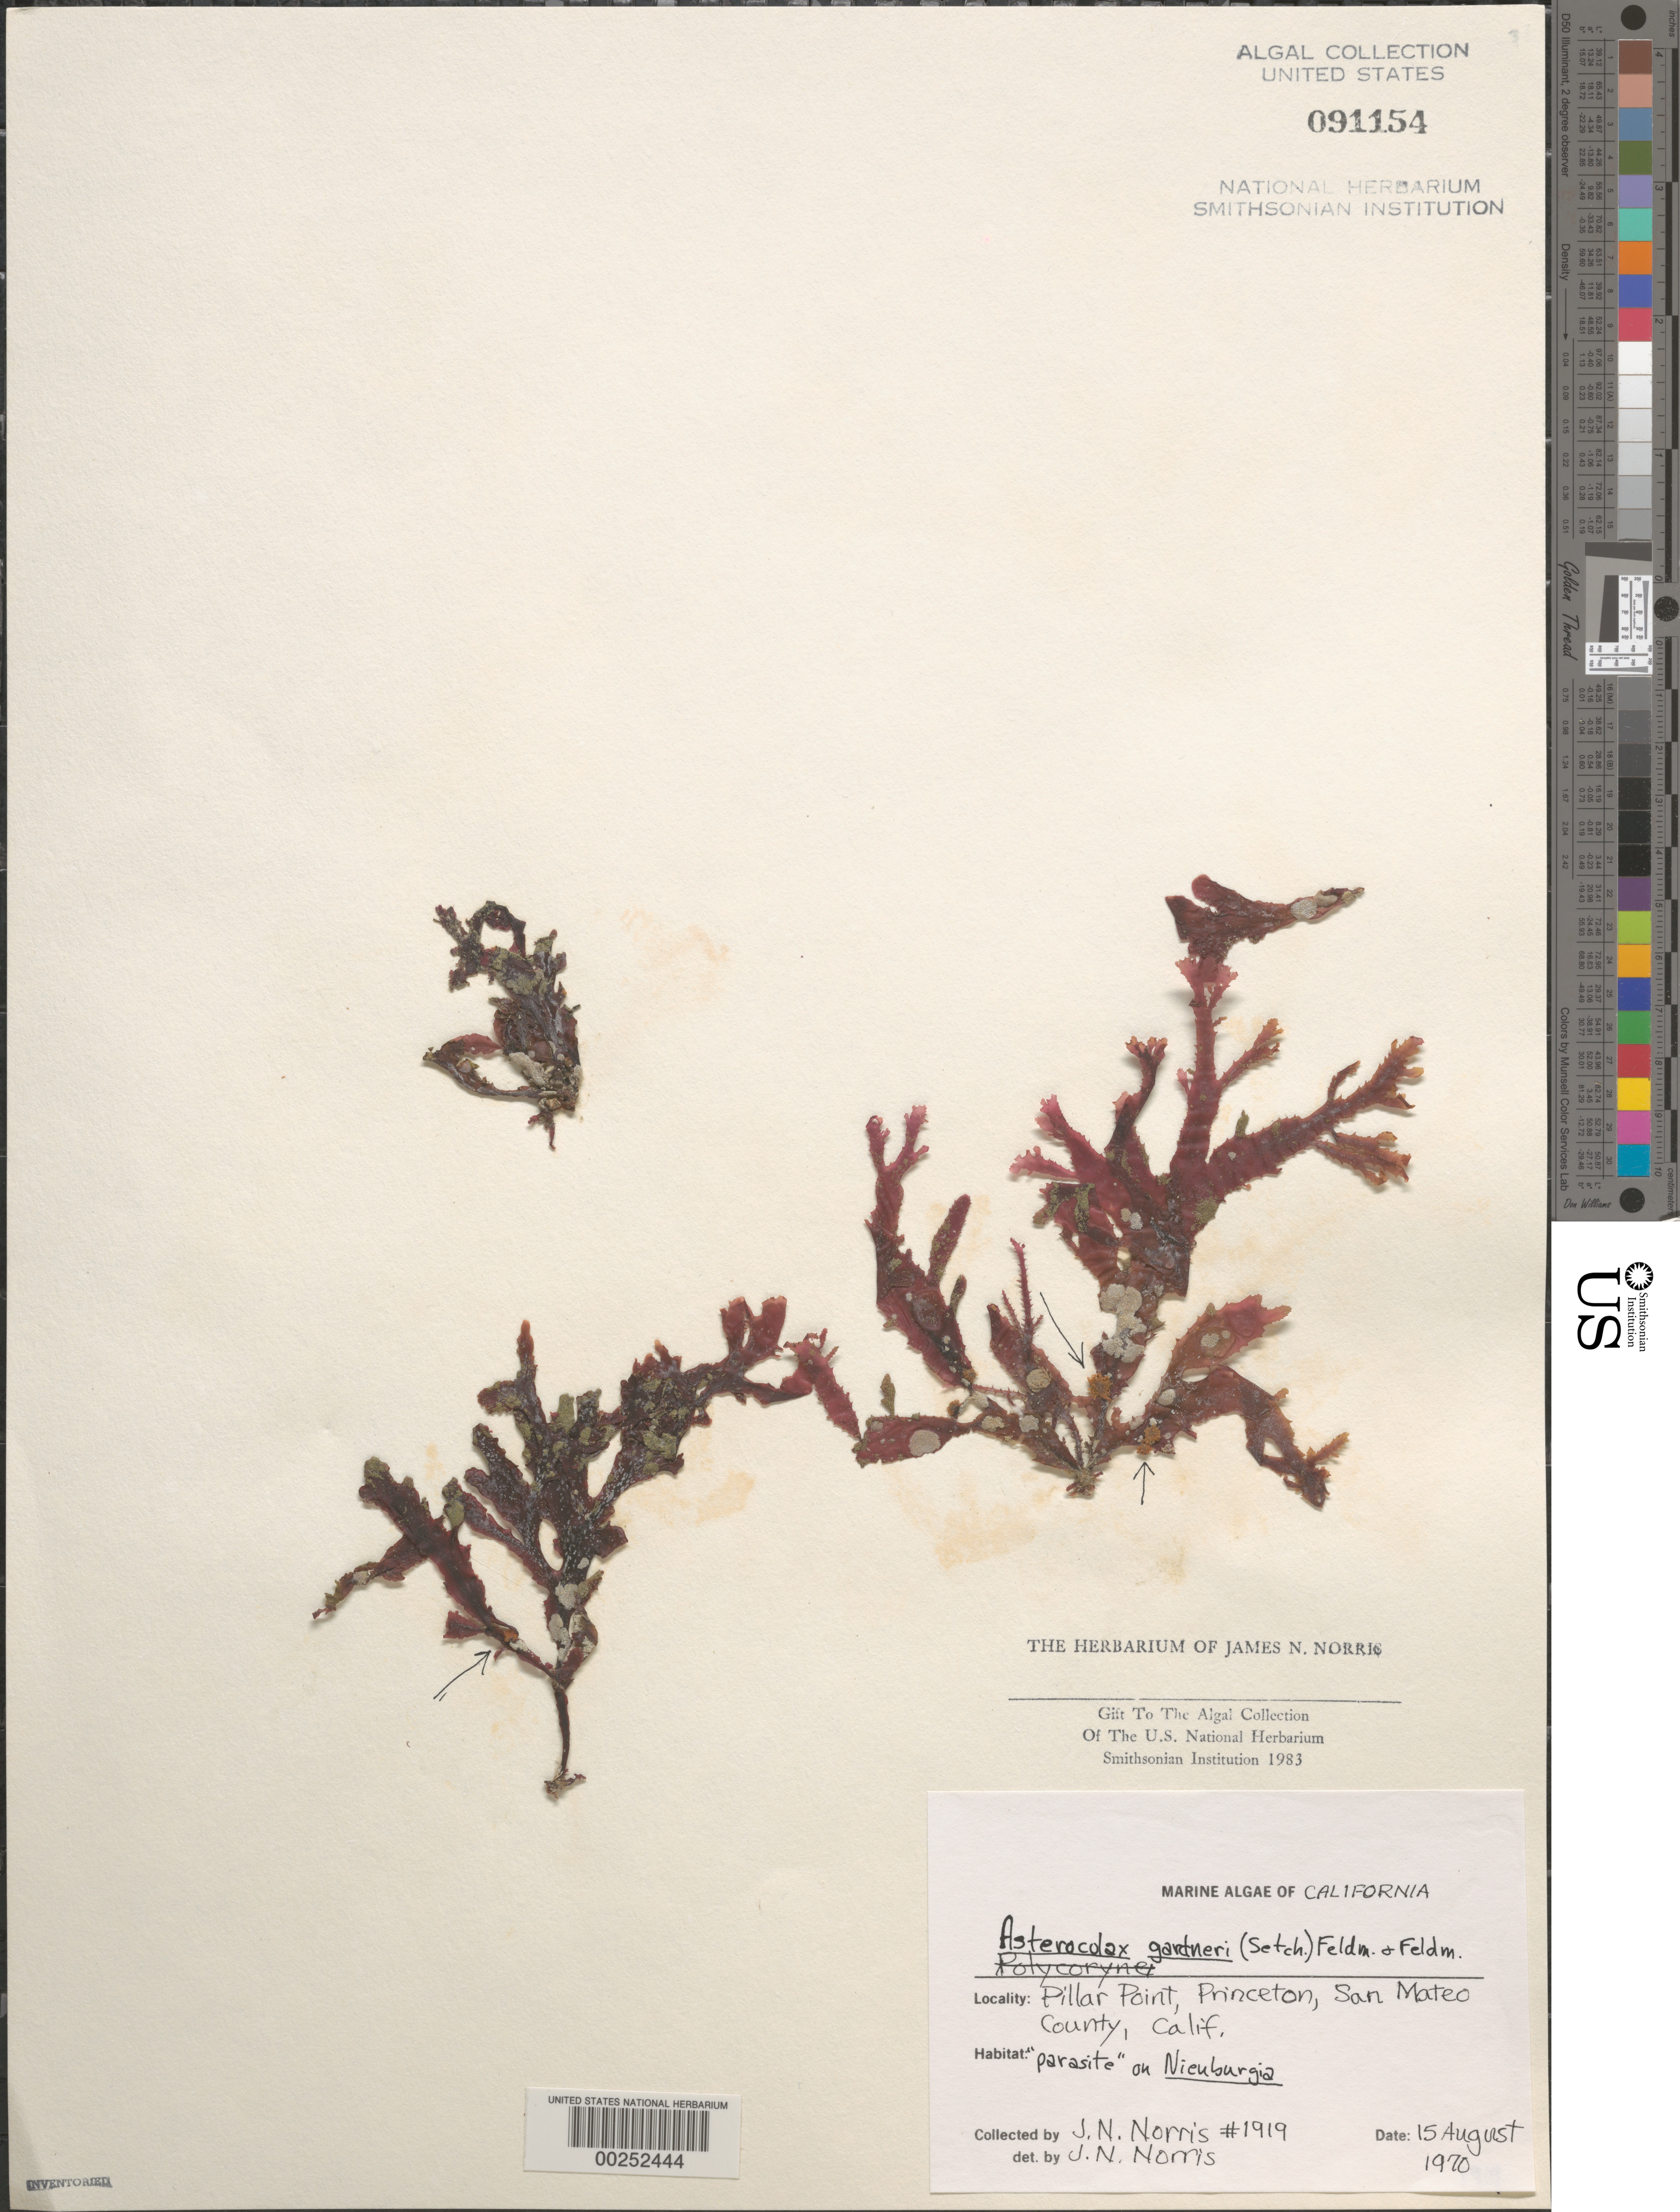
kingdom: Plantae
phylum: Rhodophyta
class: Florideophyceae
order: Ceramiales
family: Delesseriaceae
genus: Phycodrys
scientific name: Phycodrys gardneri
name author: (Setchell) Freese & C.E. Lane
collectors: J. N. Norris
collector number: JN-1919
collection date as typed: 15 Aug 1970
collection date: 1970-08-15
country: United States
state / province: California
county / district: San Mateo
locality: Pillar Point, Princeton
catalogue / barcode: US 91154